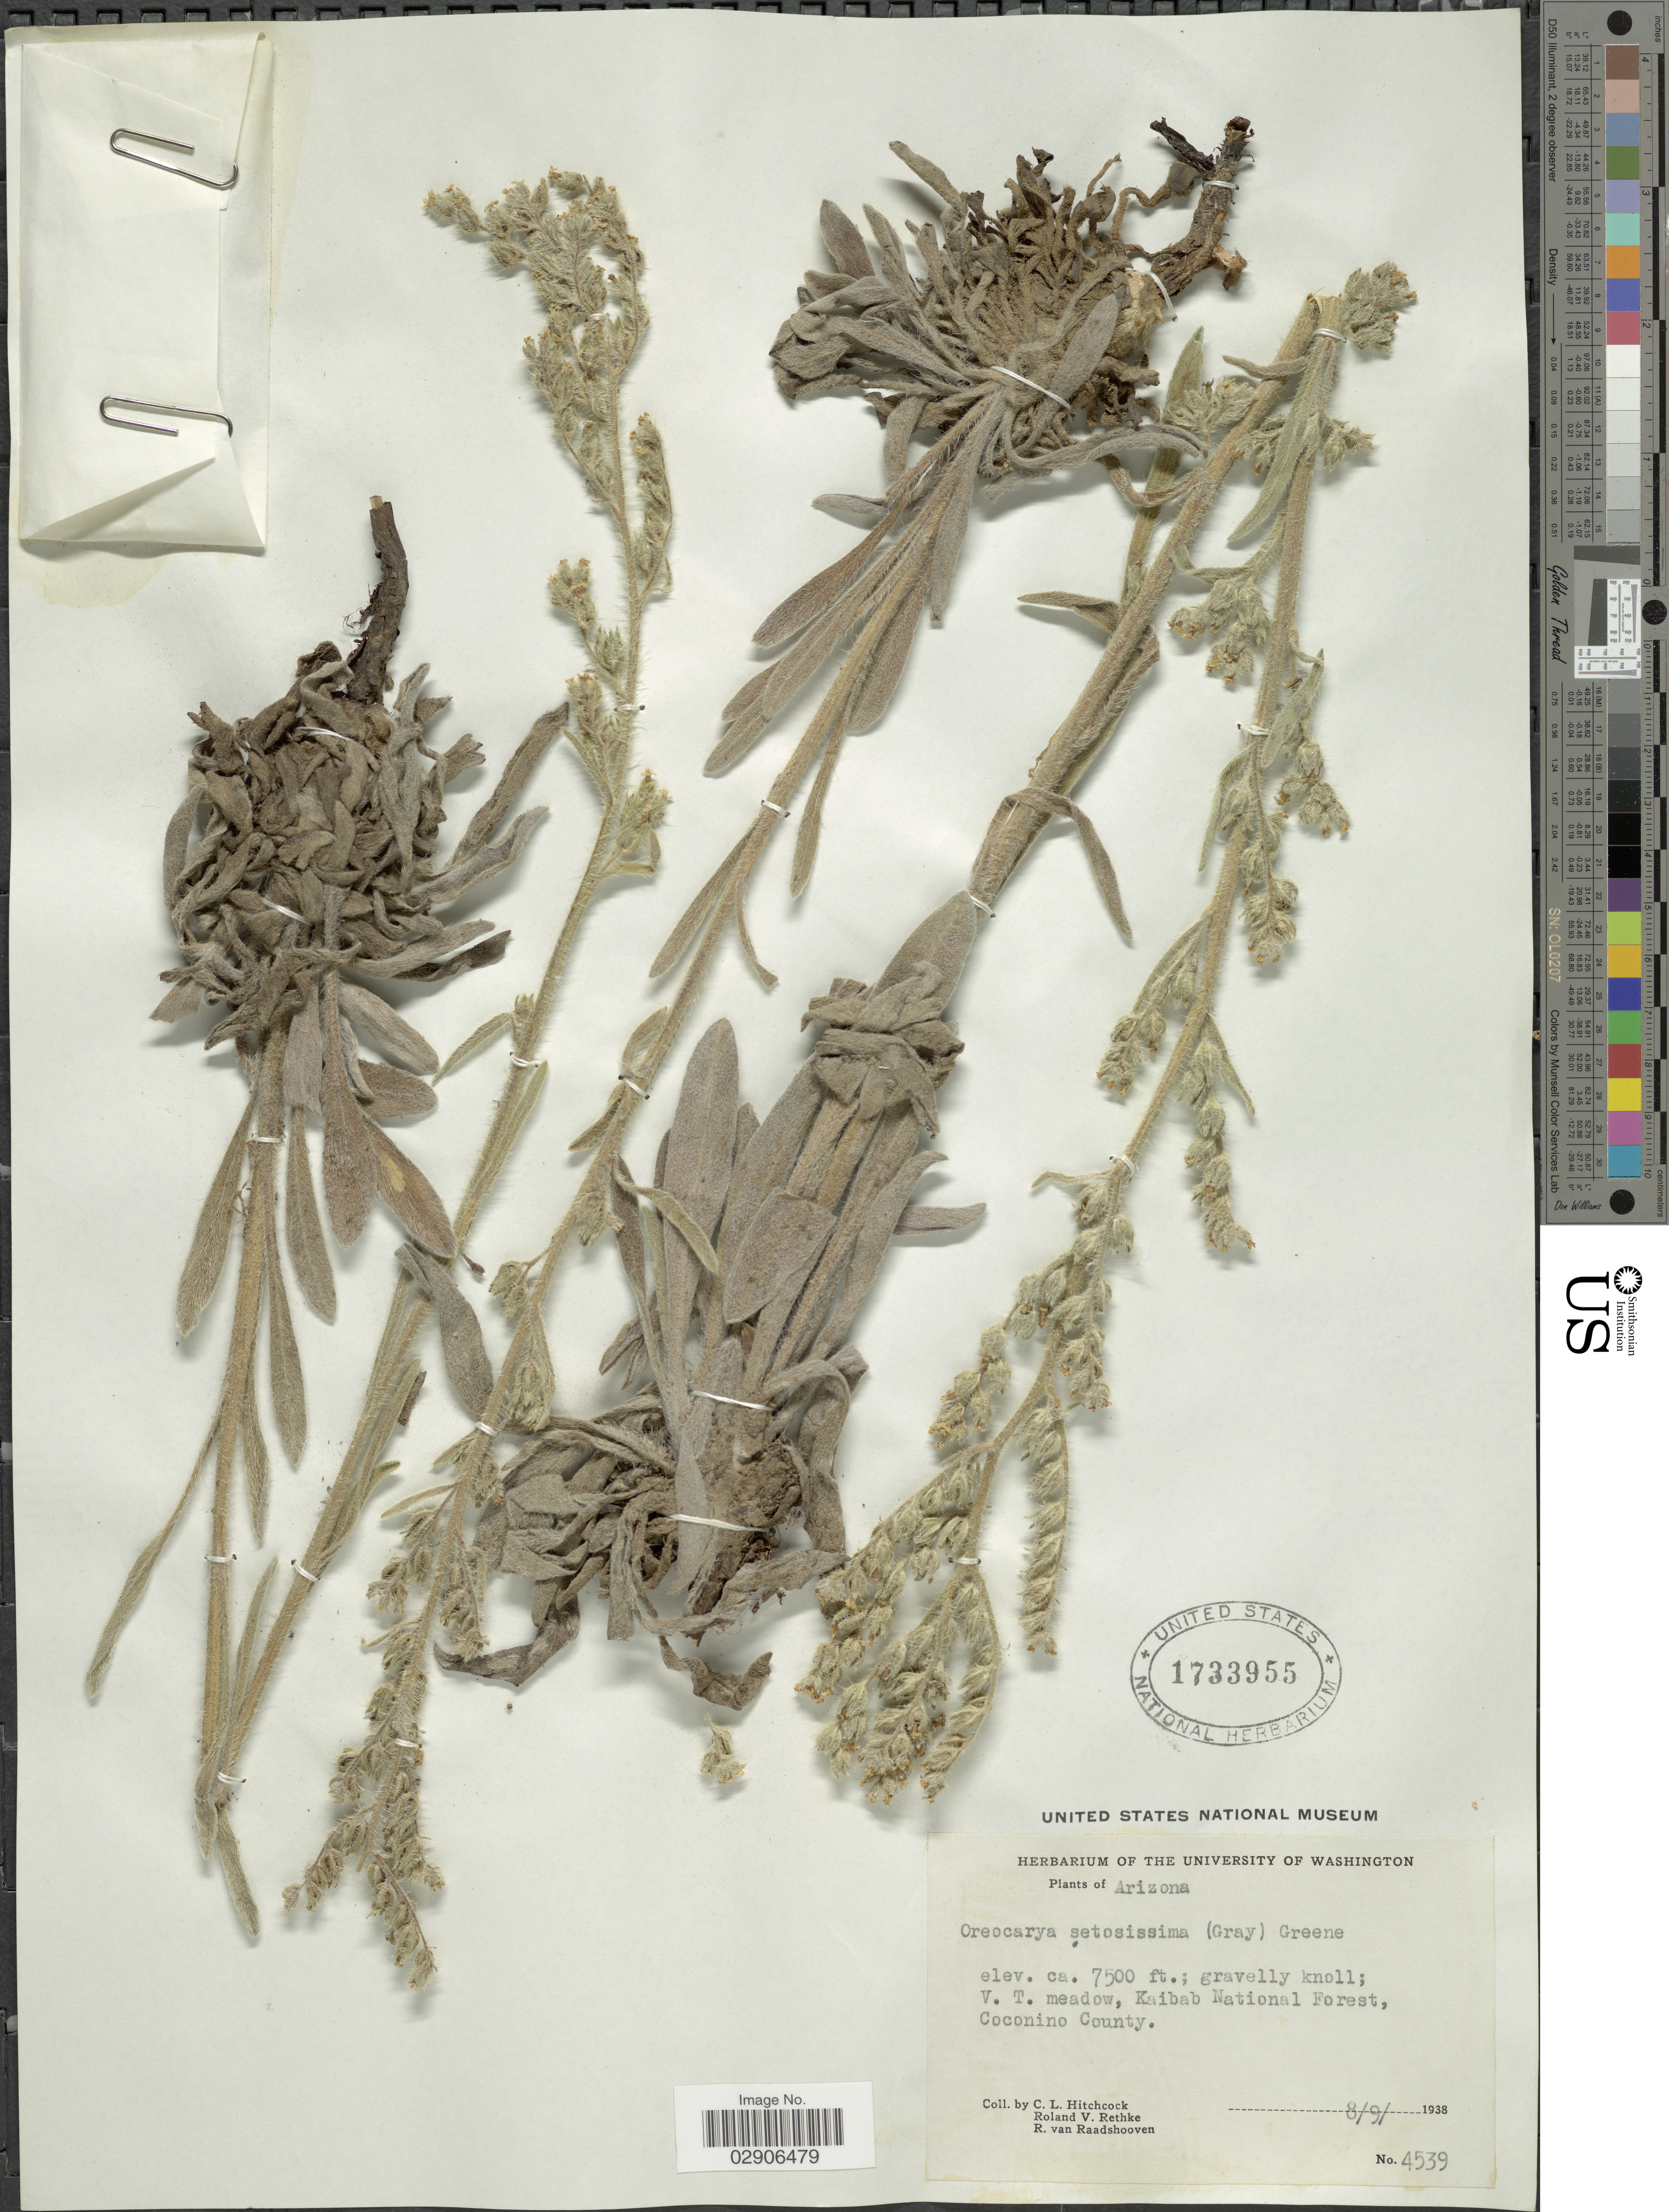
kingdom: Plantae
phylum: Tracheophyta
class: Magnoliopsida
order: Boraginales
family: Boraginaceae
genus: Oreocarya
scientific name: Oreocarya setosissima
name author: (A. Gray) Greene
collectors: C. L. Hitchcock, R. Rethke & R. Raadshooven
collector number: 4539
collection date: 1938-08-09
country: United States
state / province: Arizona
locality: Gravely knoll; V. T. meadow, Kaibab National Forest, Coconino County.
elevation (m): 2286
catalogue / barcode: US 1733955